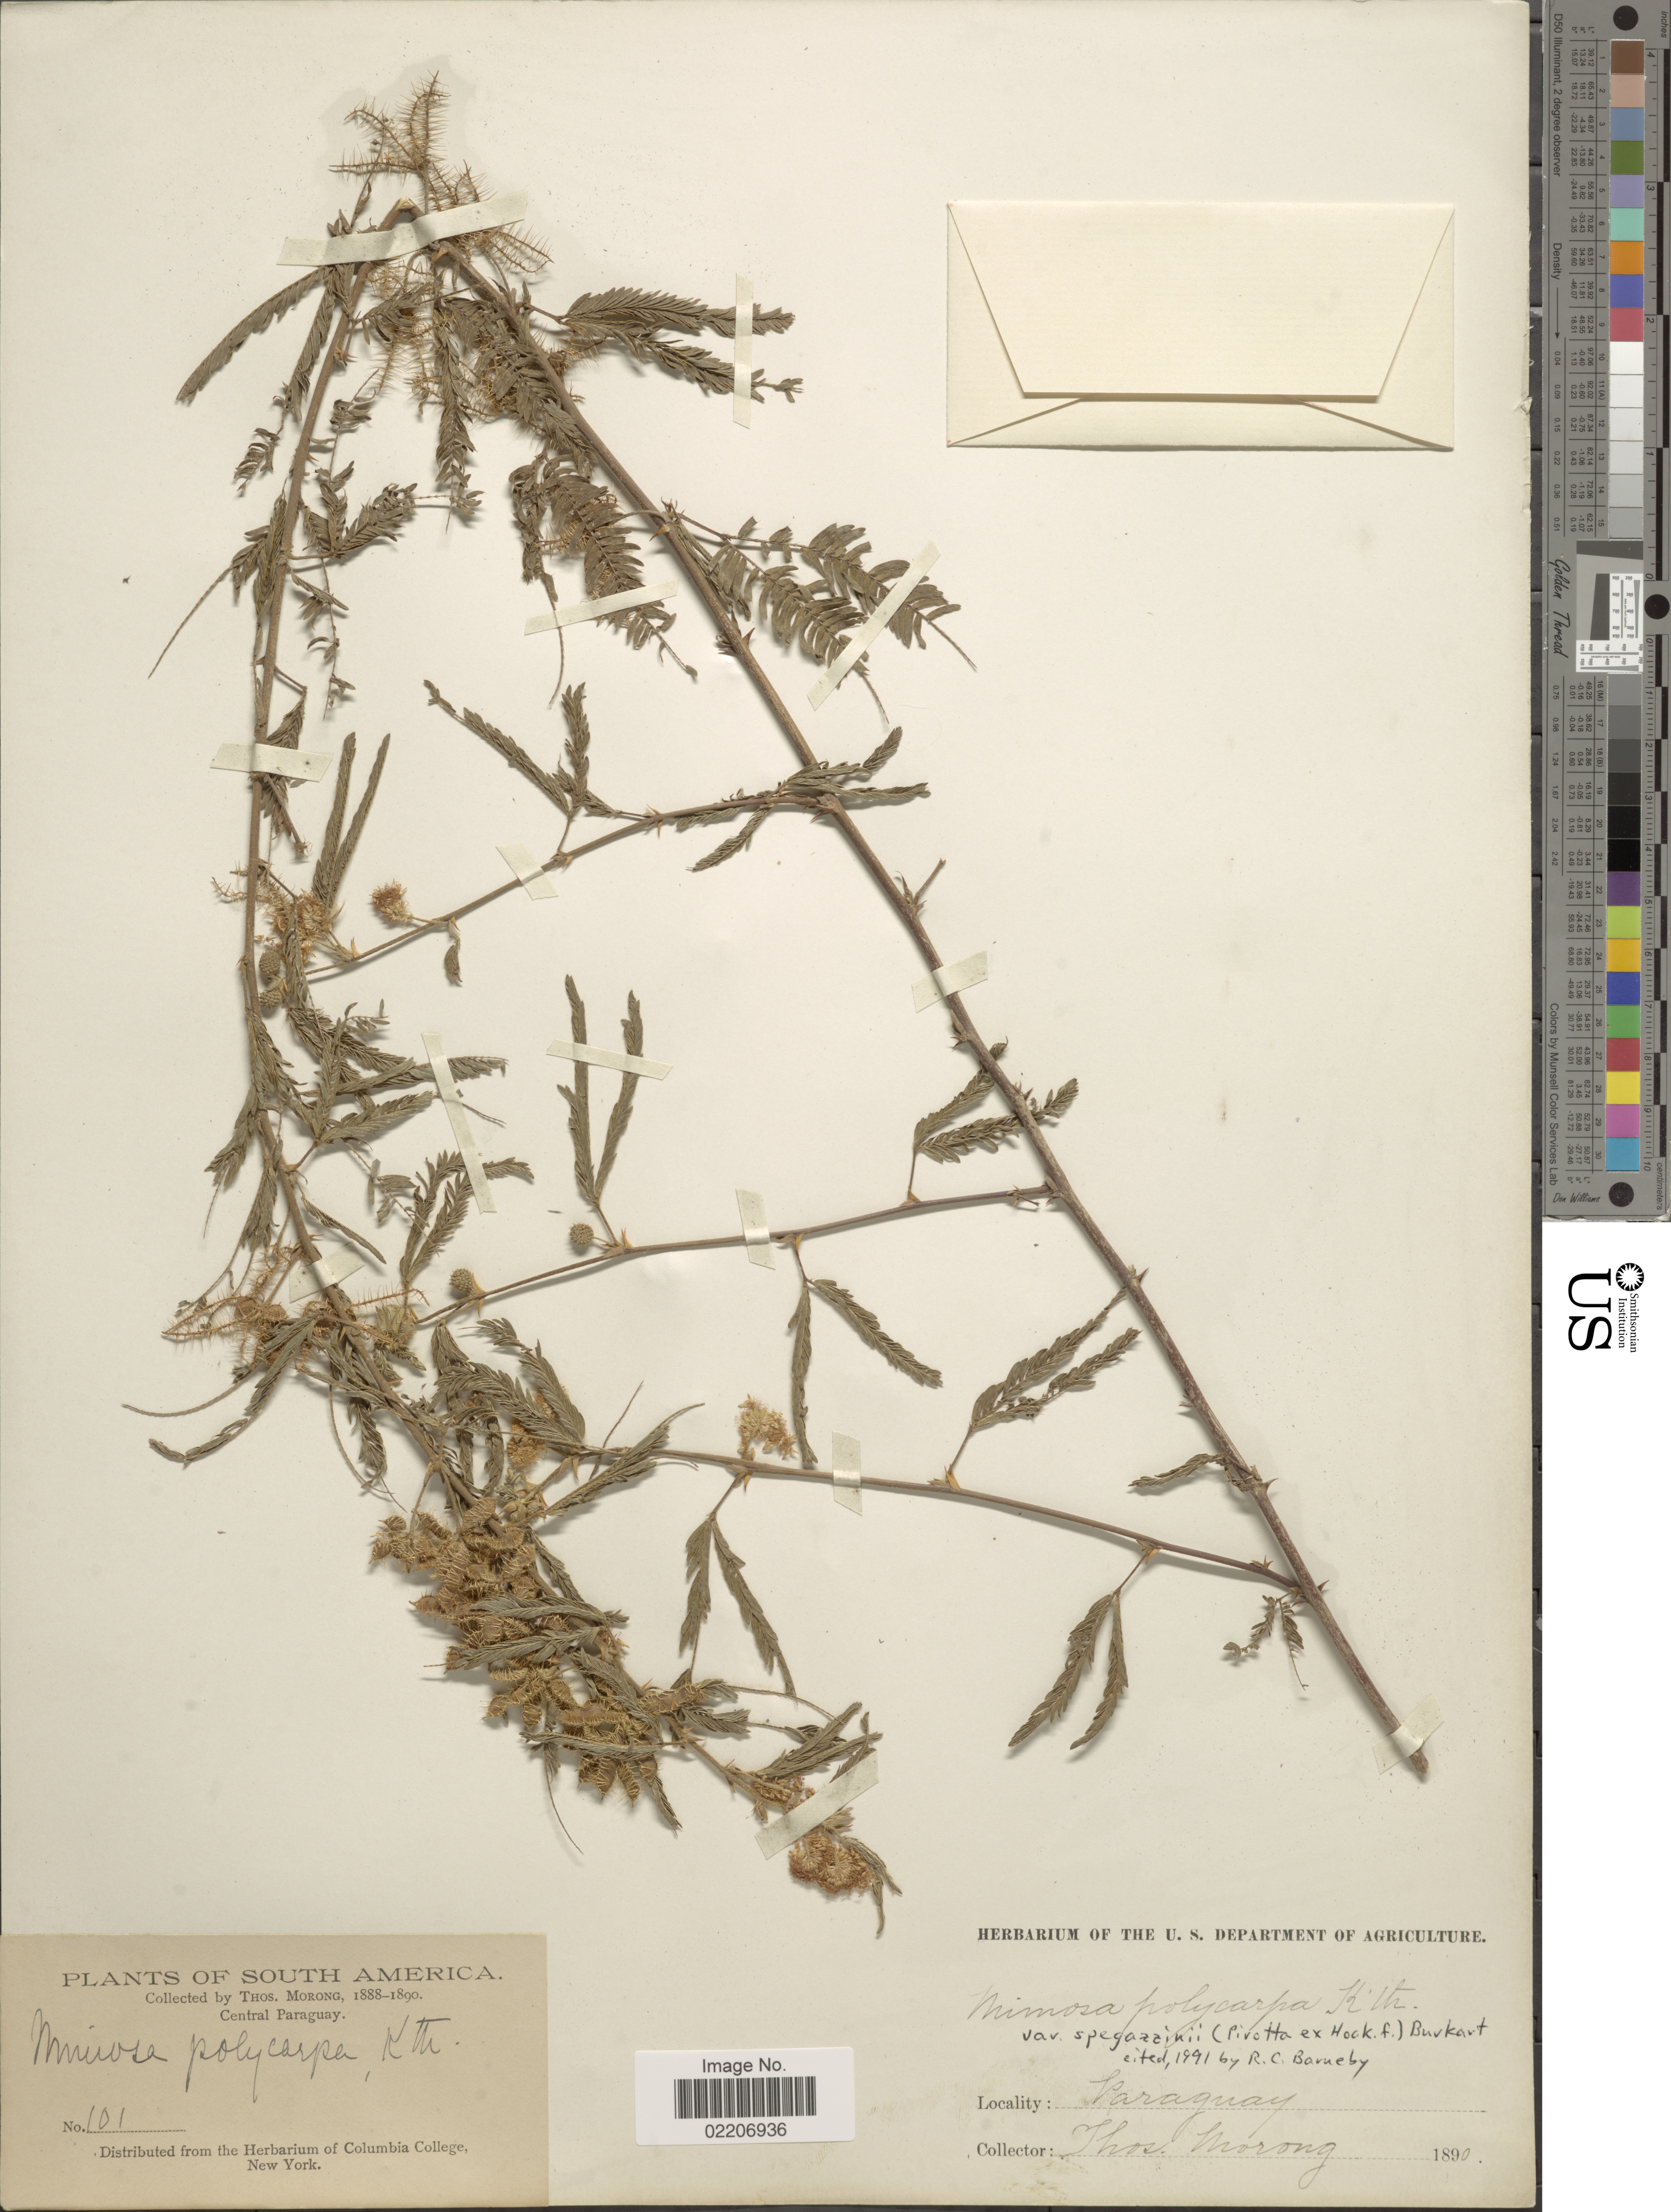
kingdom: Plantae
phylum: Tracheophyta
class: Magnoliopsida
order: Fabales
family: Fabaceae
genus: Mimosa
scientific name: Mimosa polycarpa var. spegazzinii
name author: (Pirotta) Burkart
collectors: ex herb. T. Morong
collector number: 101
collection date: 1888/1890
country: Paraguay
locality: South America, Central Paraguay